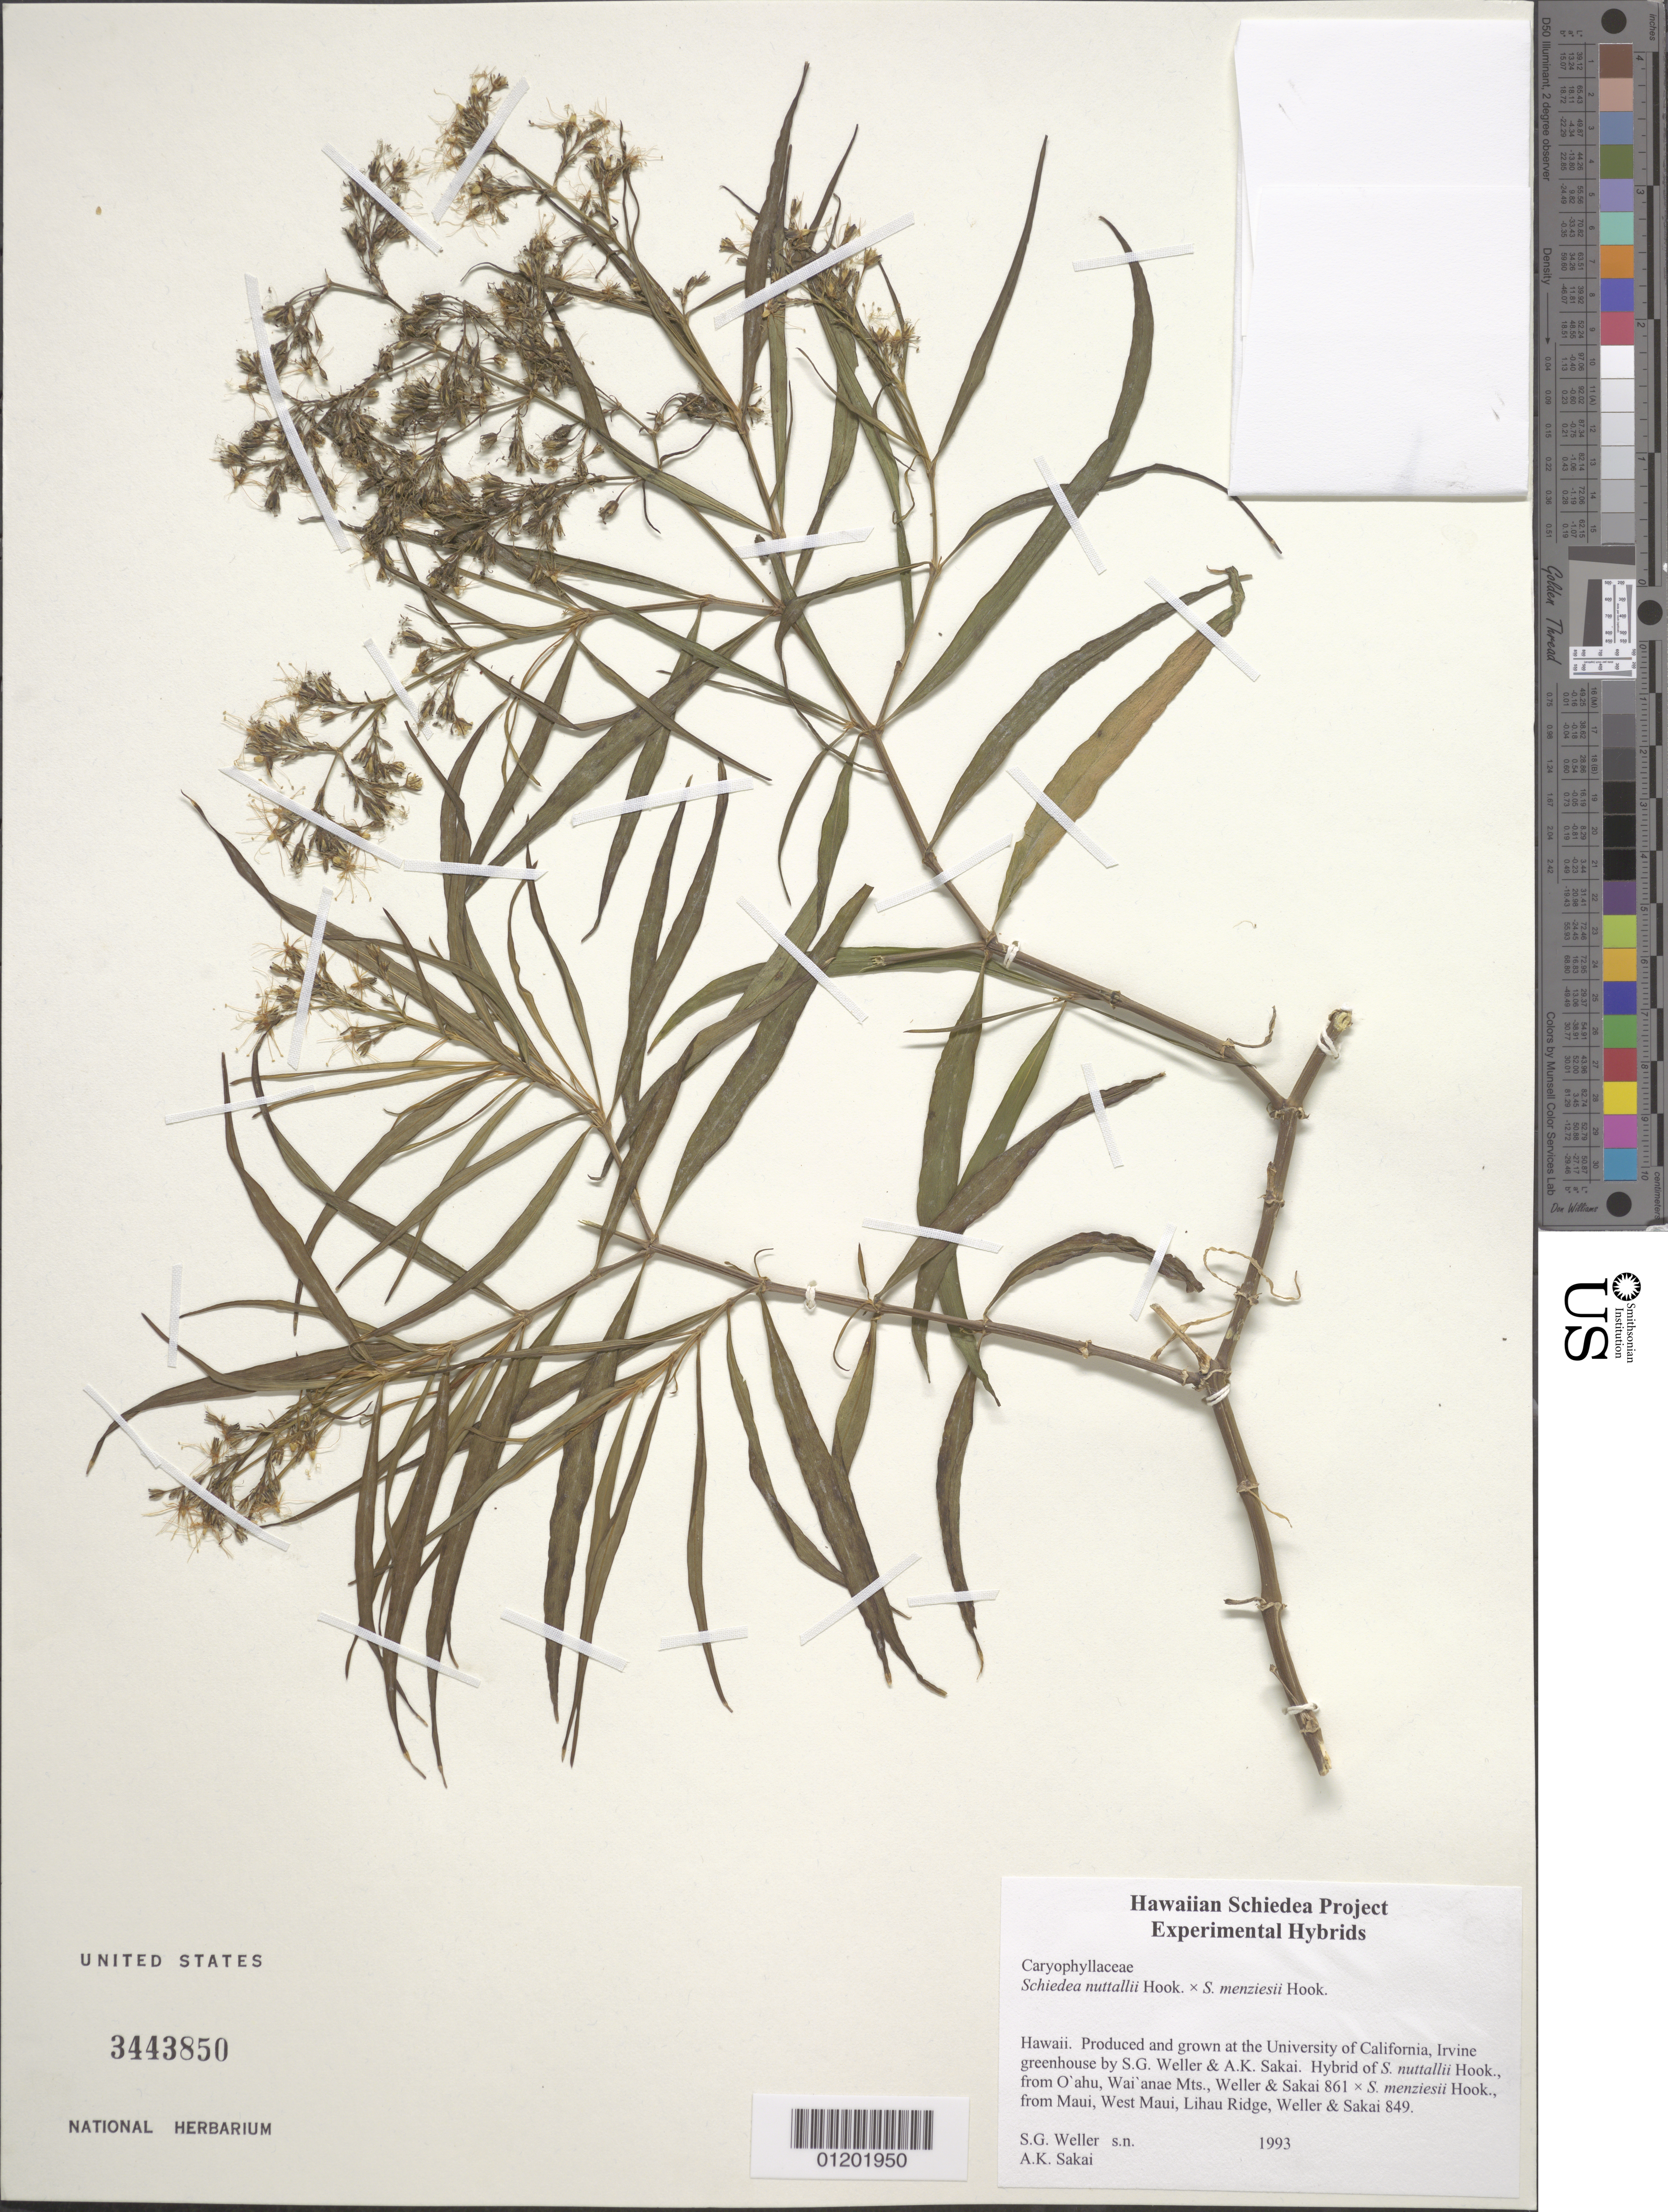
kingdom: Plantae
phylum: Tracheophyta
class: Magnoliopsida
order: Caryophyllales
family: Caryophyllaceae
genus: Schiedea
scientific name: Schiedea menziesii x S. nuttallii Hook.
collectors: S. G. Weller & A. Sakai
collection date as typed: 1993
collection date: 1993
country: United States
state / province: California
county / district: Orange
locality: University of California, Irvine greenhouse.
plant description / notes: Hybrid of S. nuttallii Hook. subsp. nuttallii [from O'ahu, Wai'anae Mts., Weller & Sakai 861] x S. menziesii Hook. [from Maui, West Maui, Lihau Ridge, Weller & Sakai 849].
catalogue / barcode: US 3443850